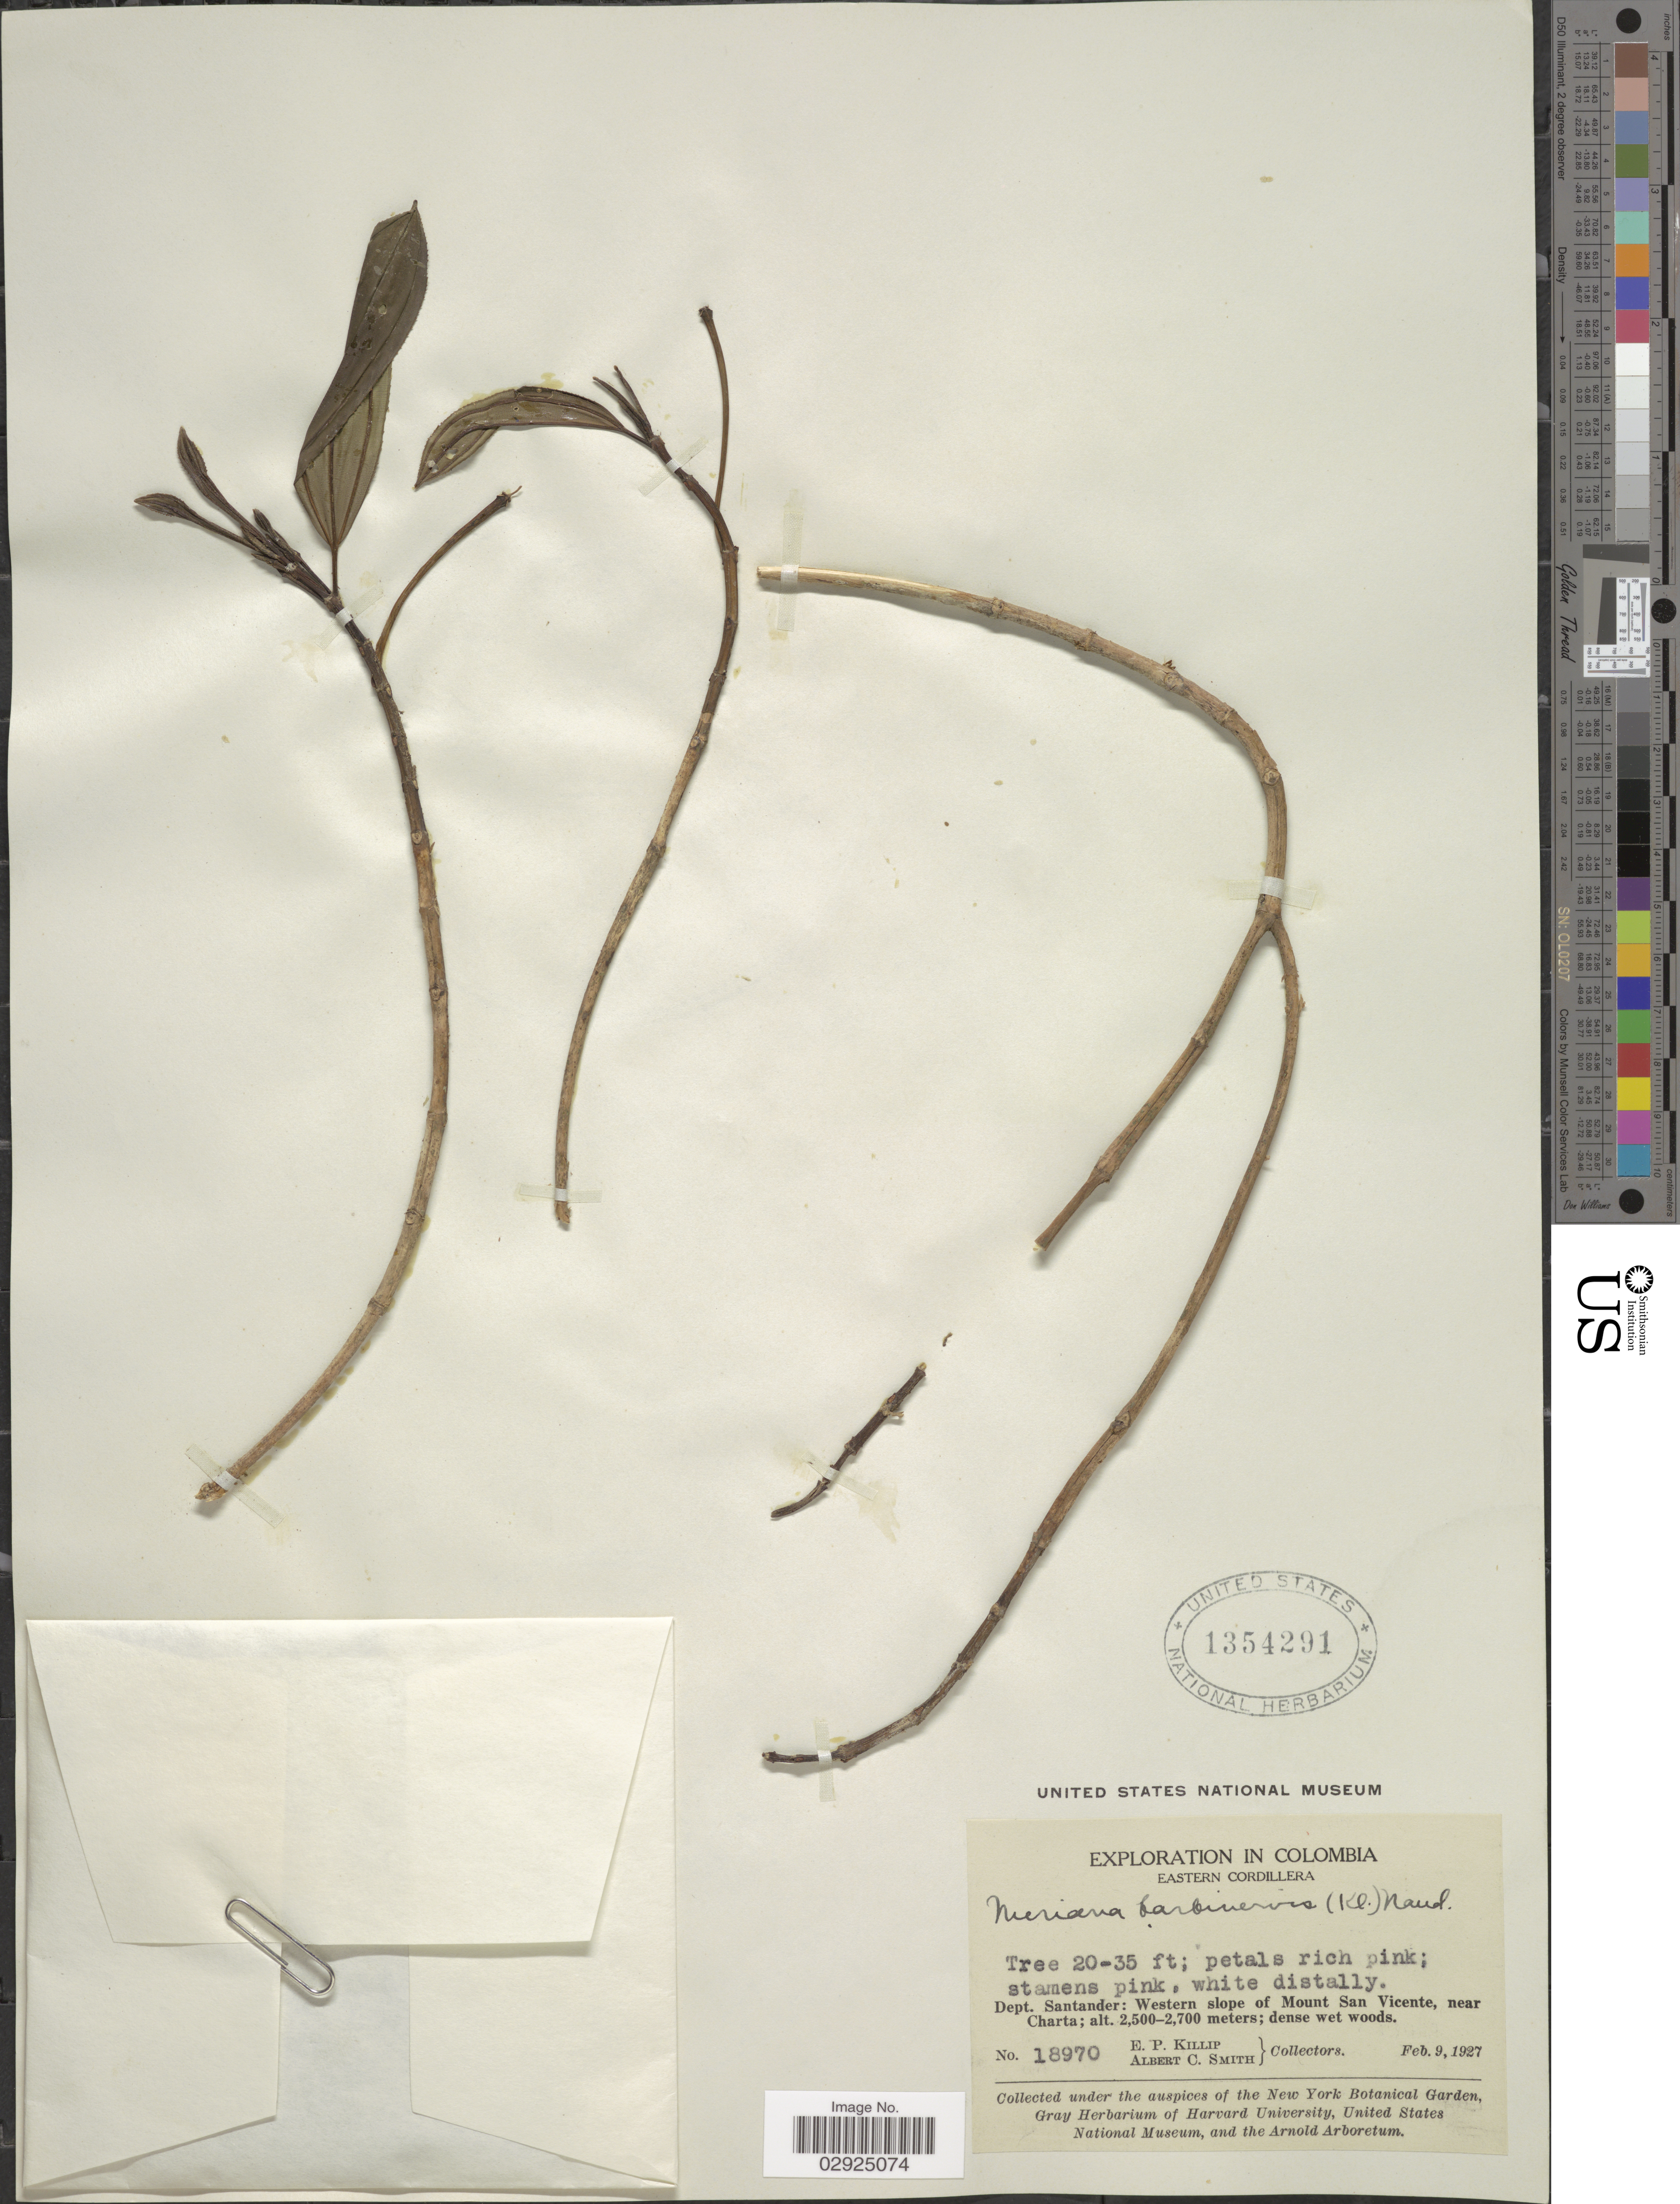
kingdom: Plantae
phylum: Tracheophyta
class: Magnoliopsida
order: Myrtales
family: Melastomataceae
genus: Meriania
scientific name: Meriania barbinervis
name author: (Klotzsch ex H. Karst.) Naudin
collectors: E. P. Killip & A. C. Smith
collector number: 18970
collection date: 1927-02-09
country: Colombia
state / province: Santander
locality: Eastern Cordillera. Dept. Santander: Western slope of Mount San Vicente, near Charta.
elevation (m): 2500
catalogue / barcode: US 1354291